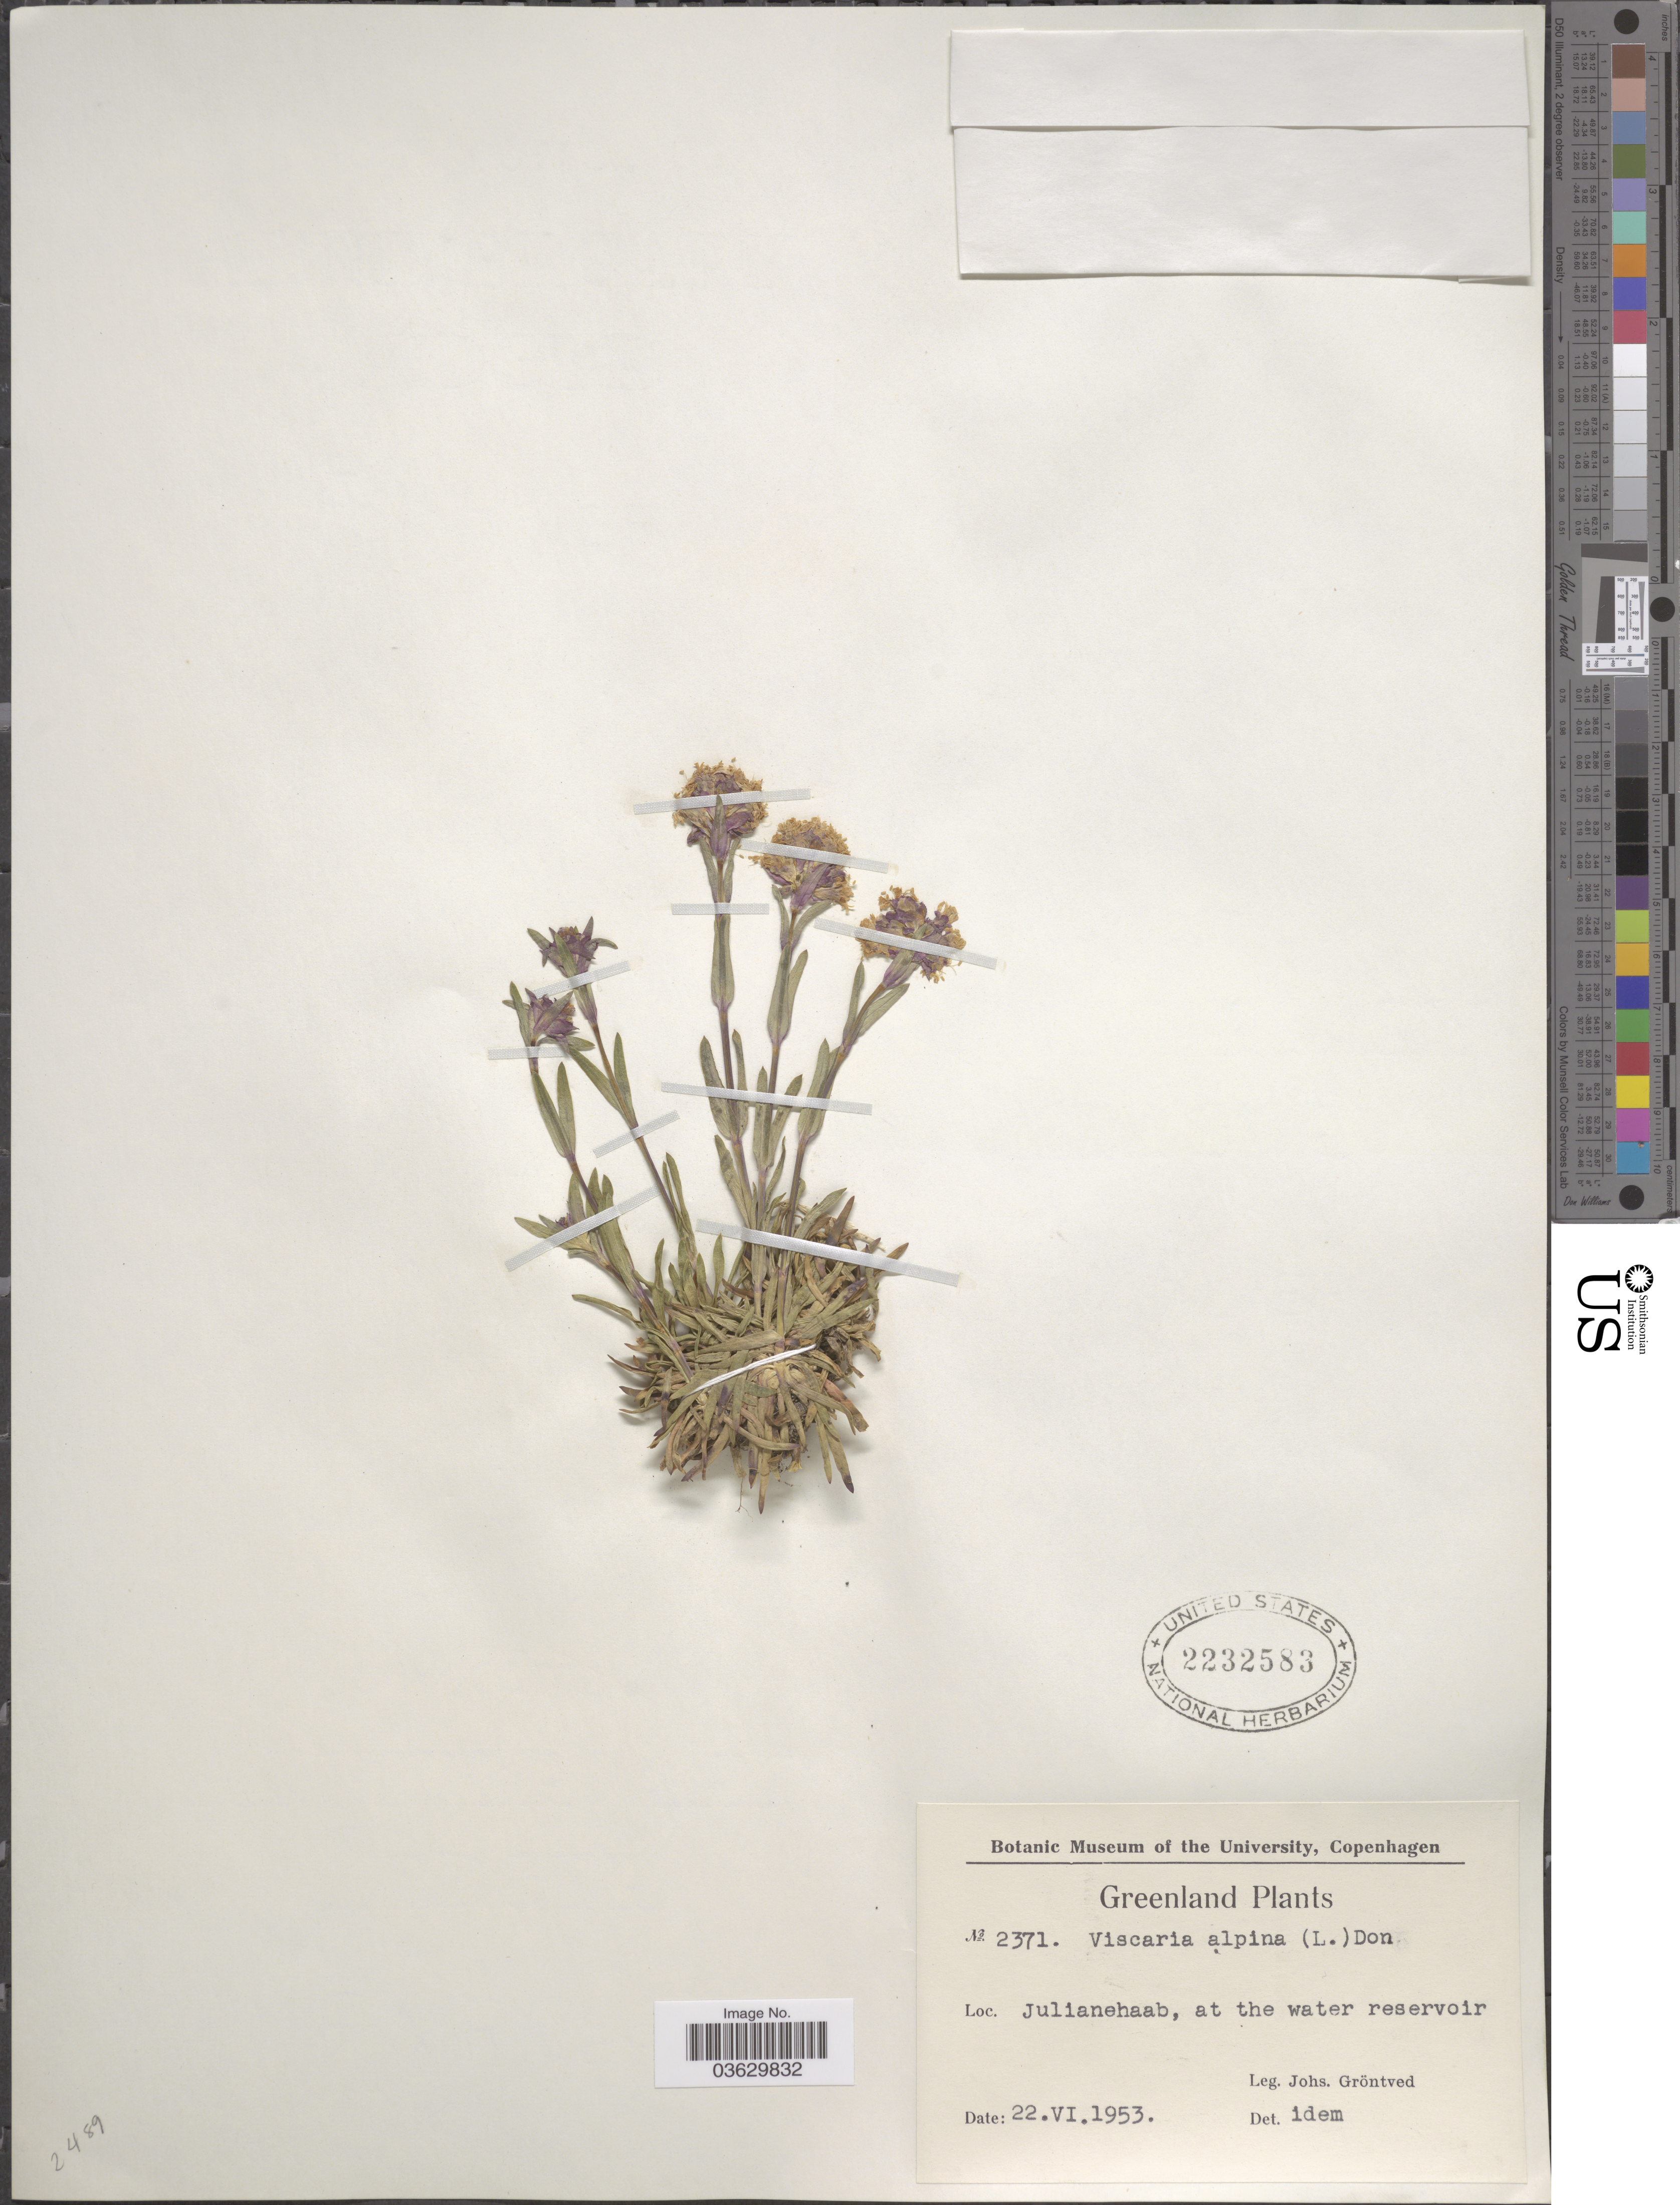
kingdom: Plantae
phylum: Tracheophyta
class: Magnoliopsida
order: Caryophyllales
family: Caryophyllaceae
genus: Viscaria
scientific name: Viscaria alpina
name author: (L.) G. Don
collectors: J. Gröntved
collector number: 2371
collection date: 1953-06-22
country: Greenland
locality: Julianehaab, at the water reservoir.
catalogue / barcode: US 2232583